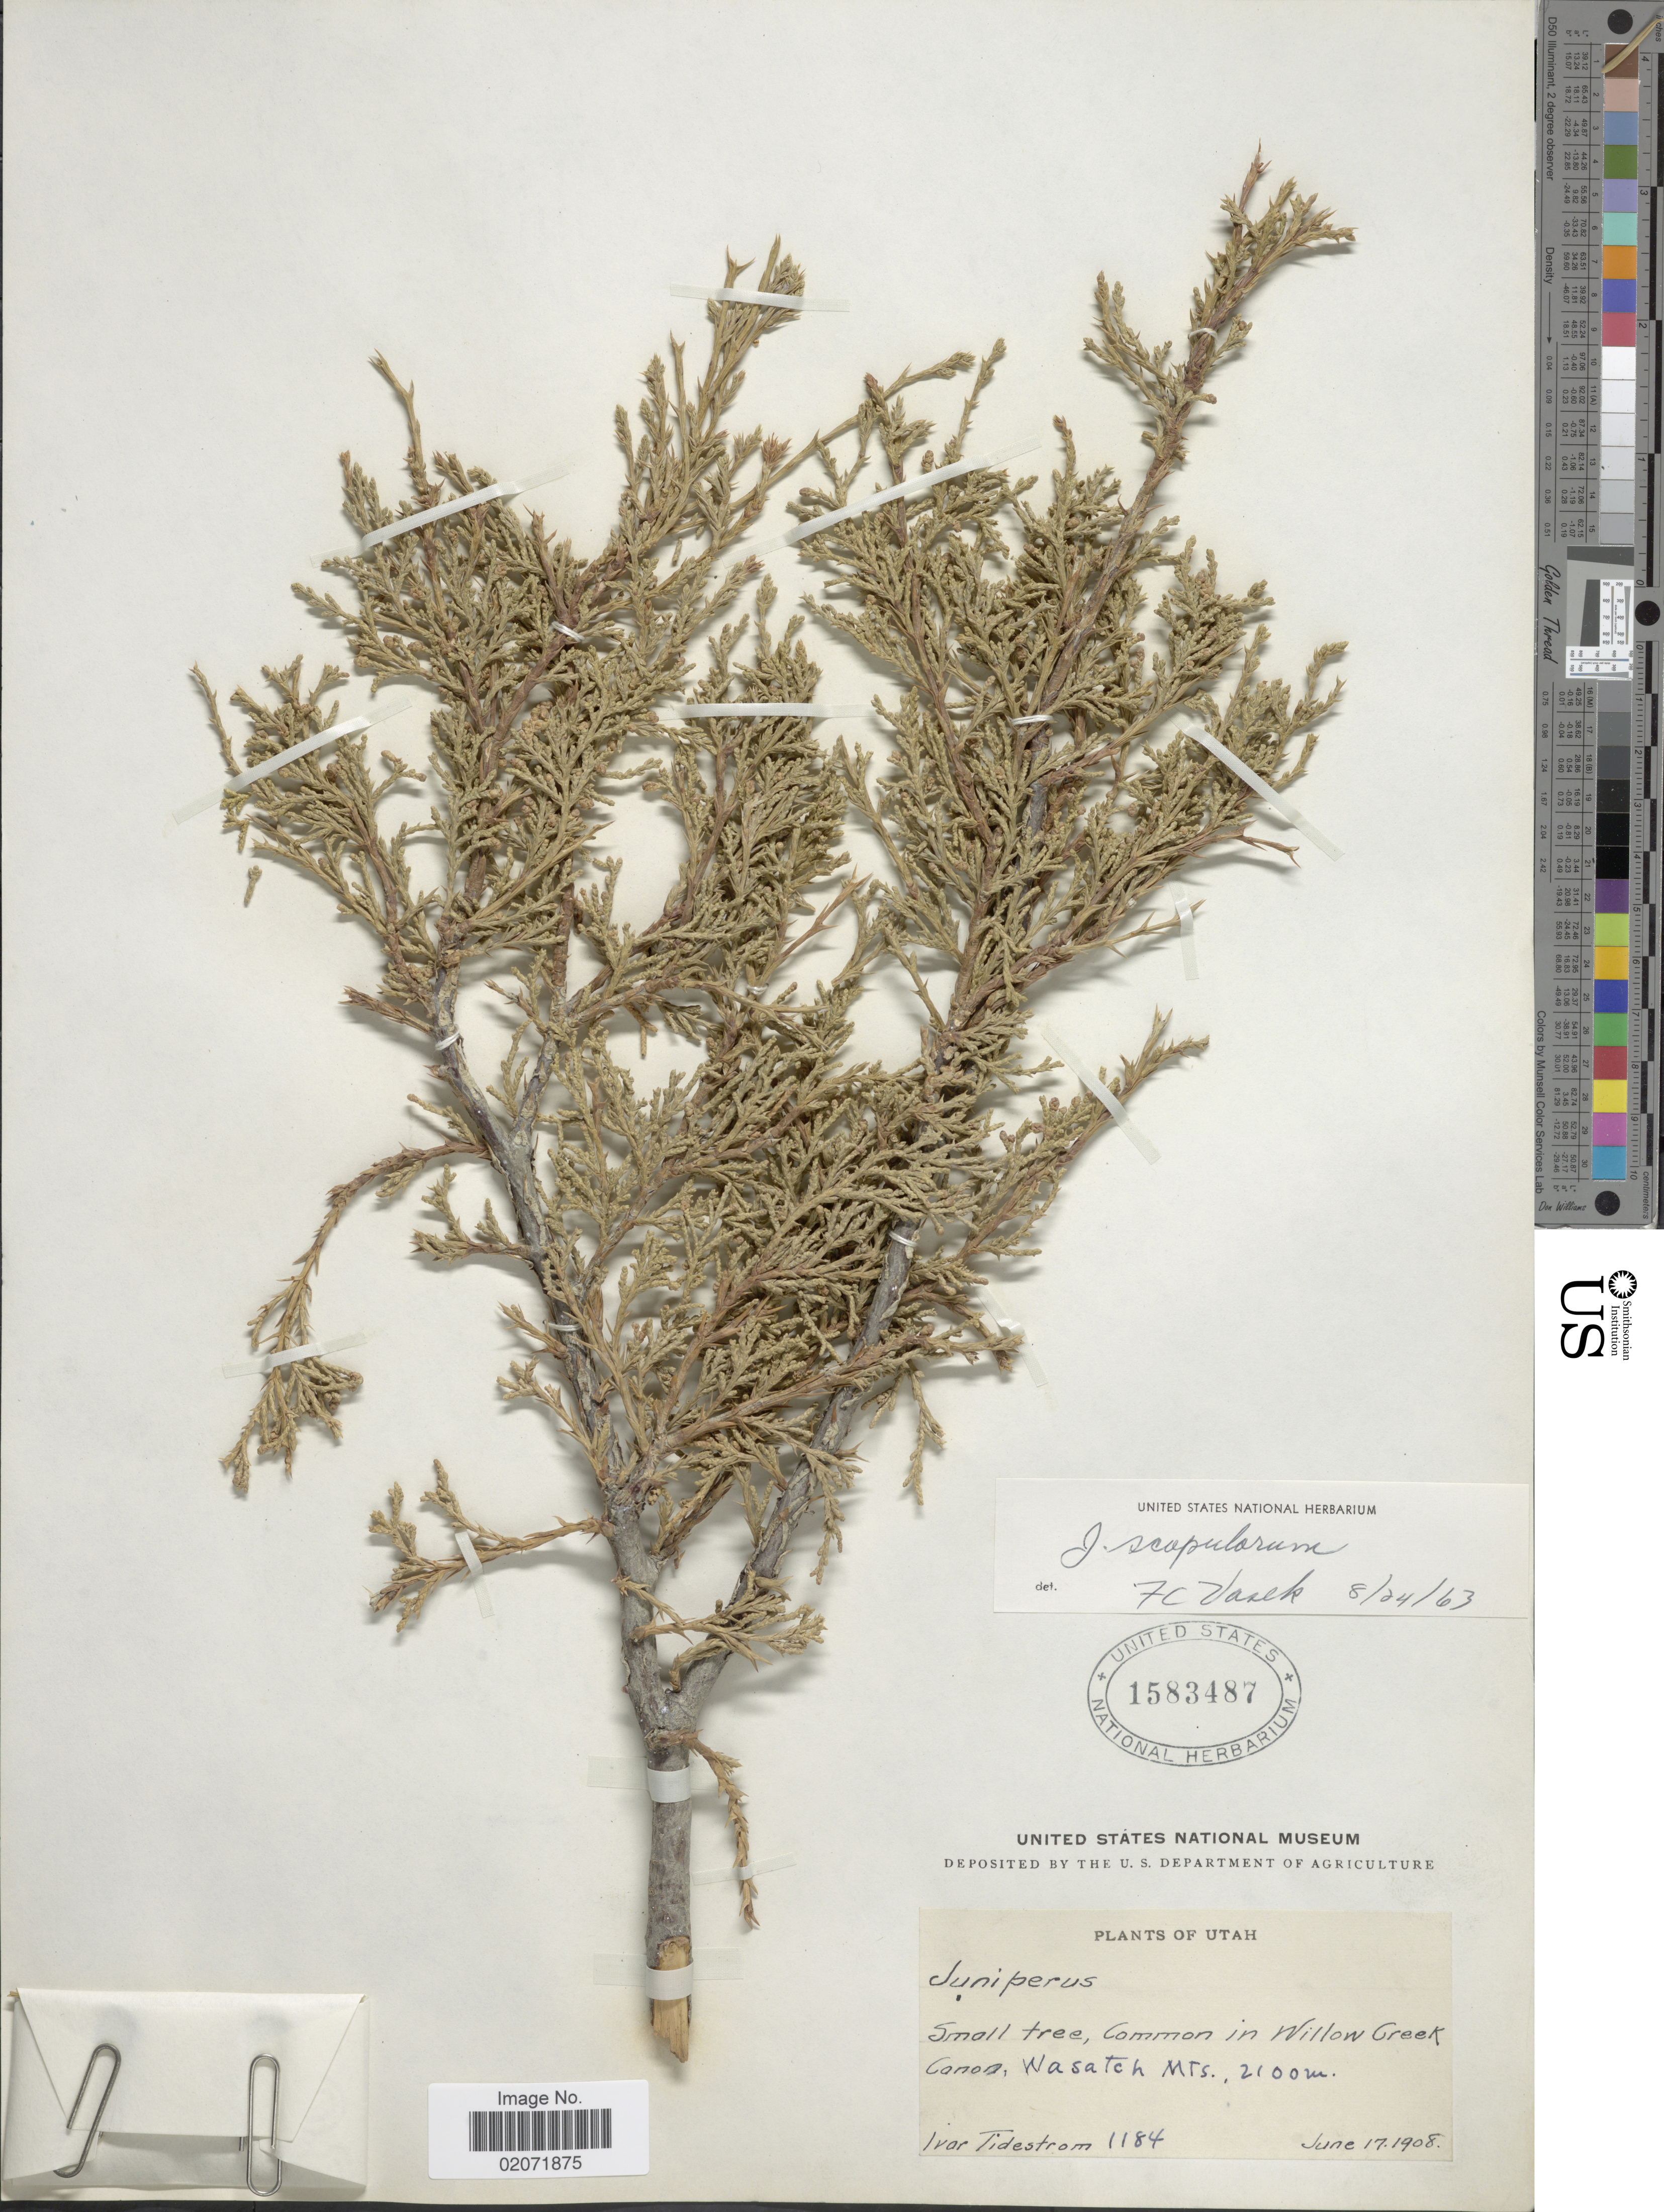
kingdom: Plantae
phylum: Tracheophyta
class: Pinopsida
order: Pinales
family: Cupressaceae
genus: Juniperus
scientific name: Juniperus scopulorum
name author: Sarg.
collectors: I. F. Tidestrom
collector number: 1184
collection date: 1908-06-17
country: United States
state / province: Utah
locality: Small tree, Common in Willow Creek Canon, Wasatch Mts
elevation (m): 2100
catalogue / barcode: US 1583487